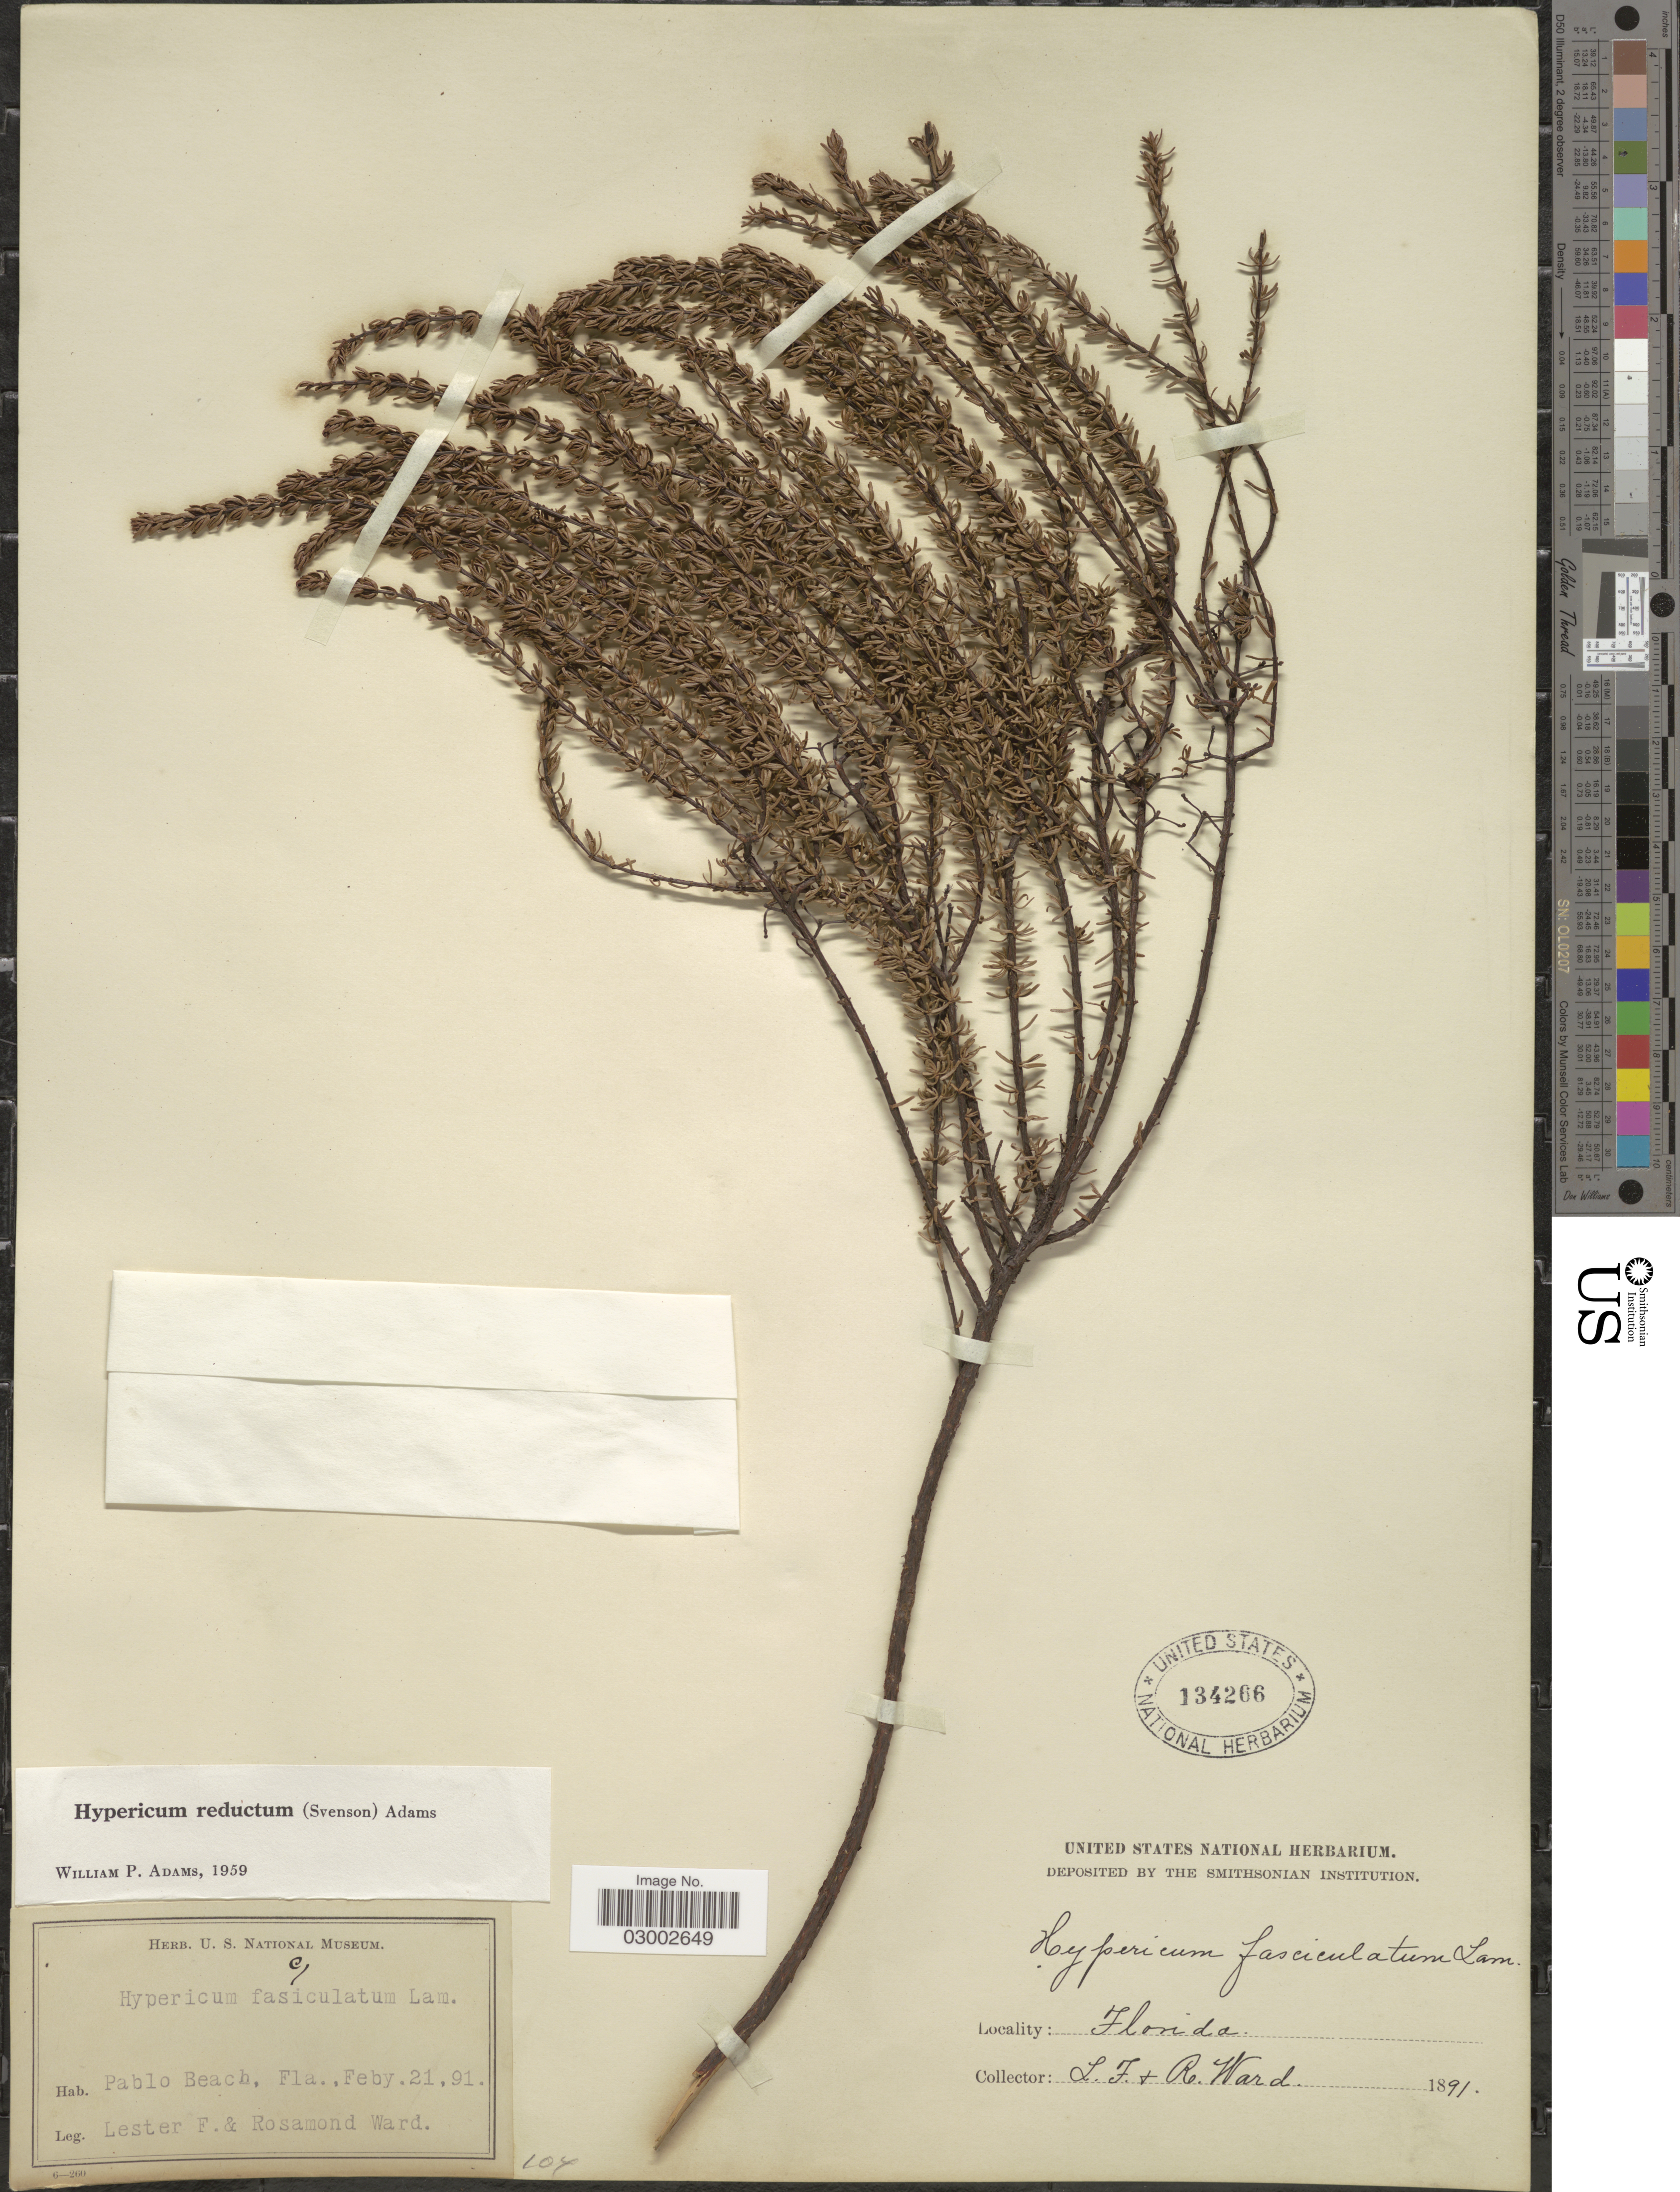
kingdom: Plantae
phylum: Tracheophyta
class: Magnoliopsida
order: Malpighiales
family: Hypericaceae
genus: Hypericum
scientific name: Hypericum tenuifolium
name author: Pursh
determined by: Strong, Mark T., (BOT), Smithsonian Institution - National Museum of Natural History (UNITED STATES)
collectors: L. F. Ward & R. Ward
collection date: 1891-02-21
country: United States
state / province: Florida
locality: Pablo Beach.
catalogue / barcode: US 134266